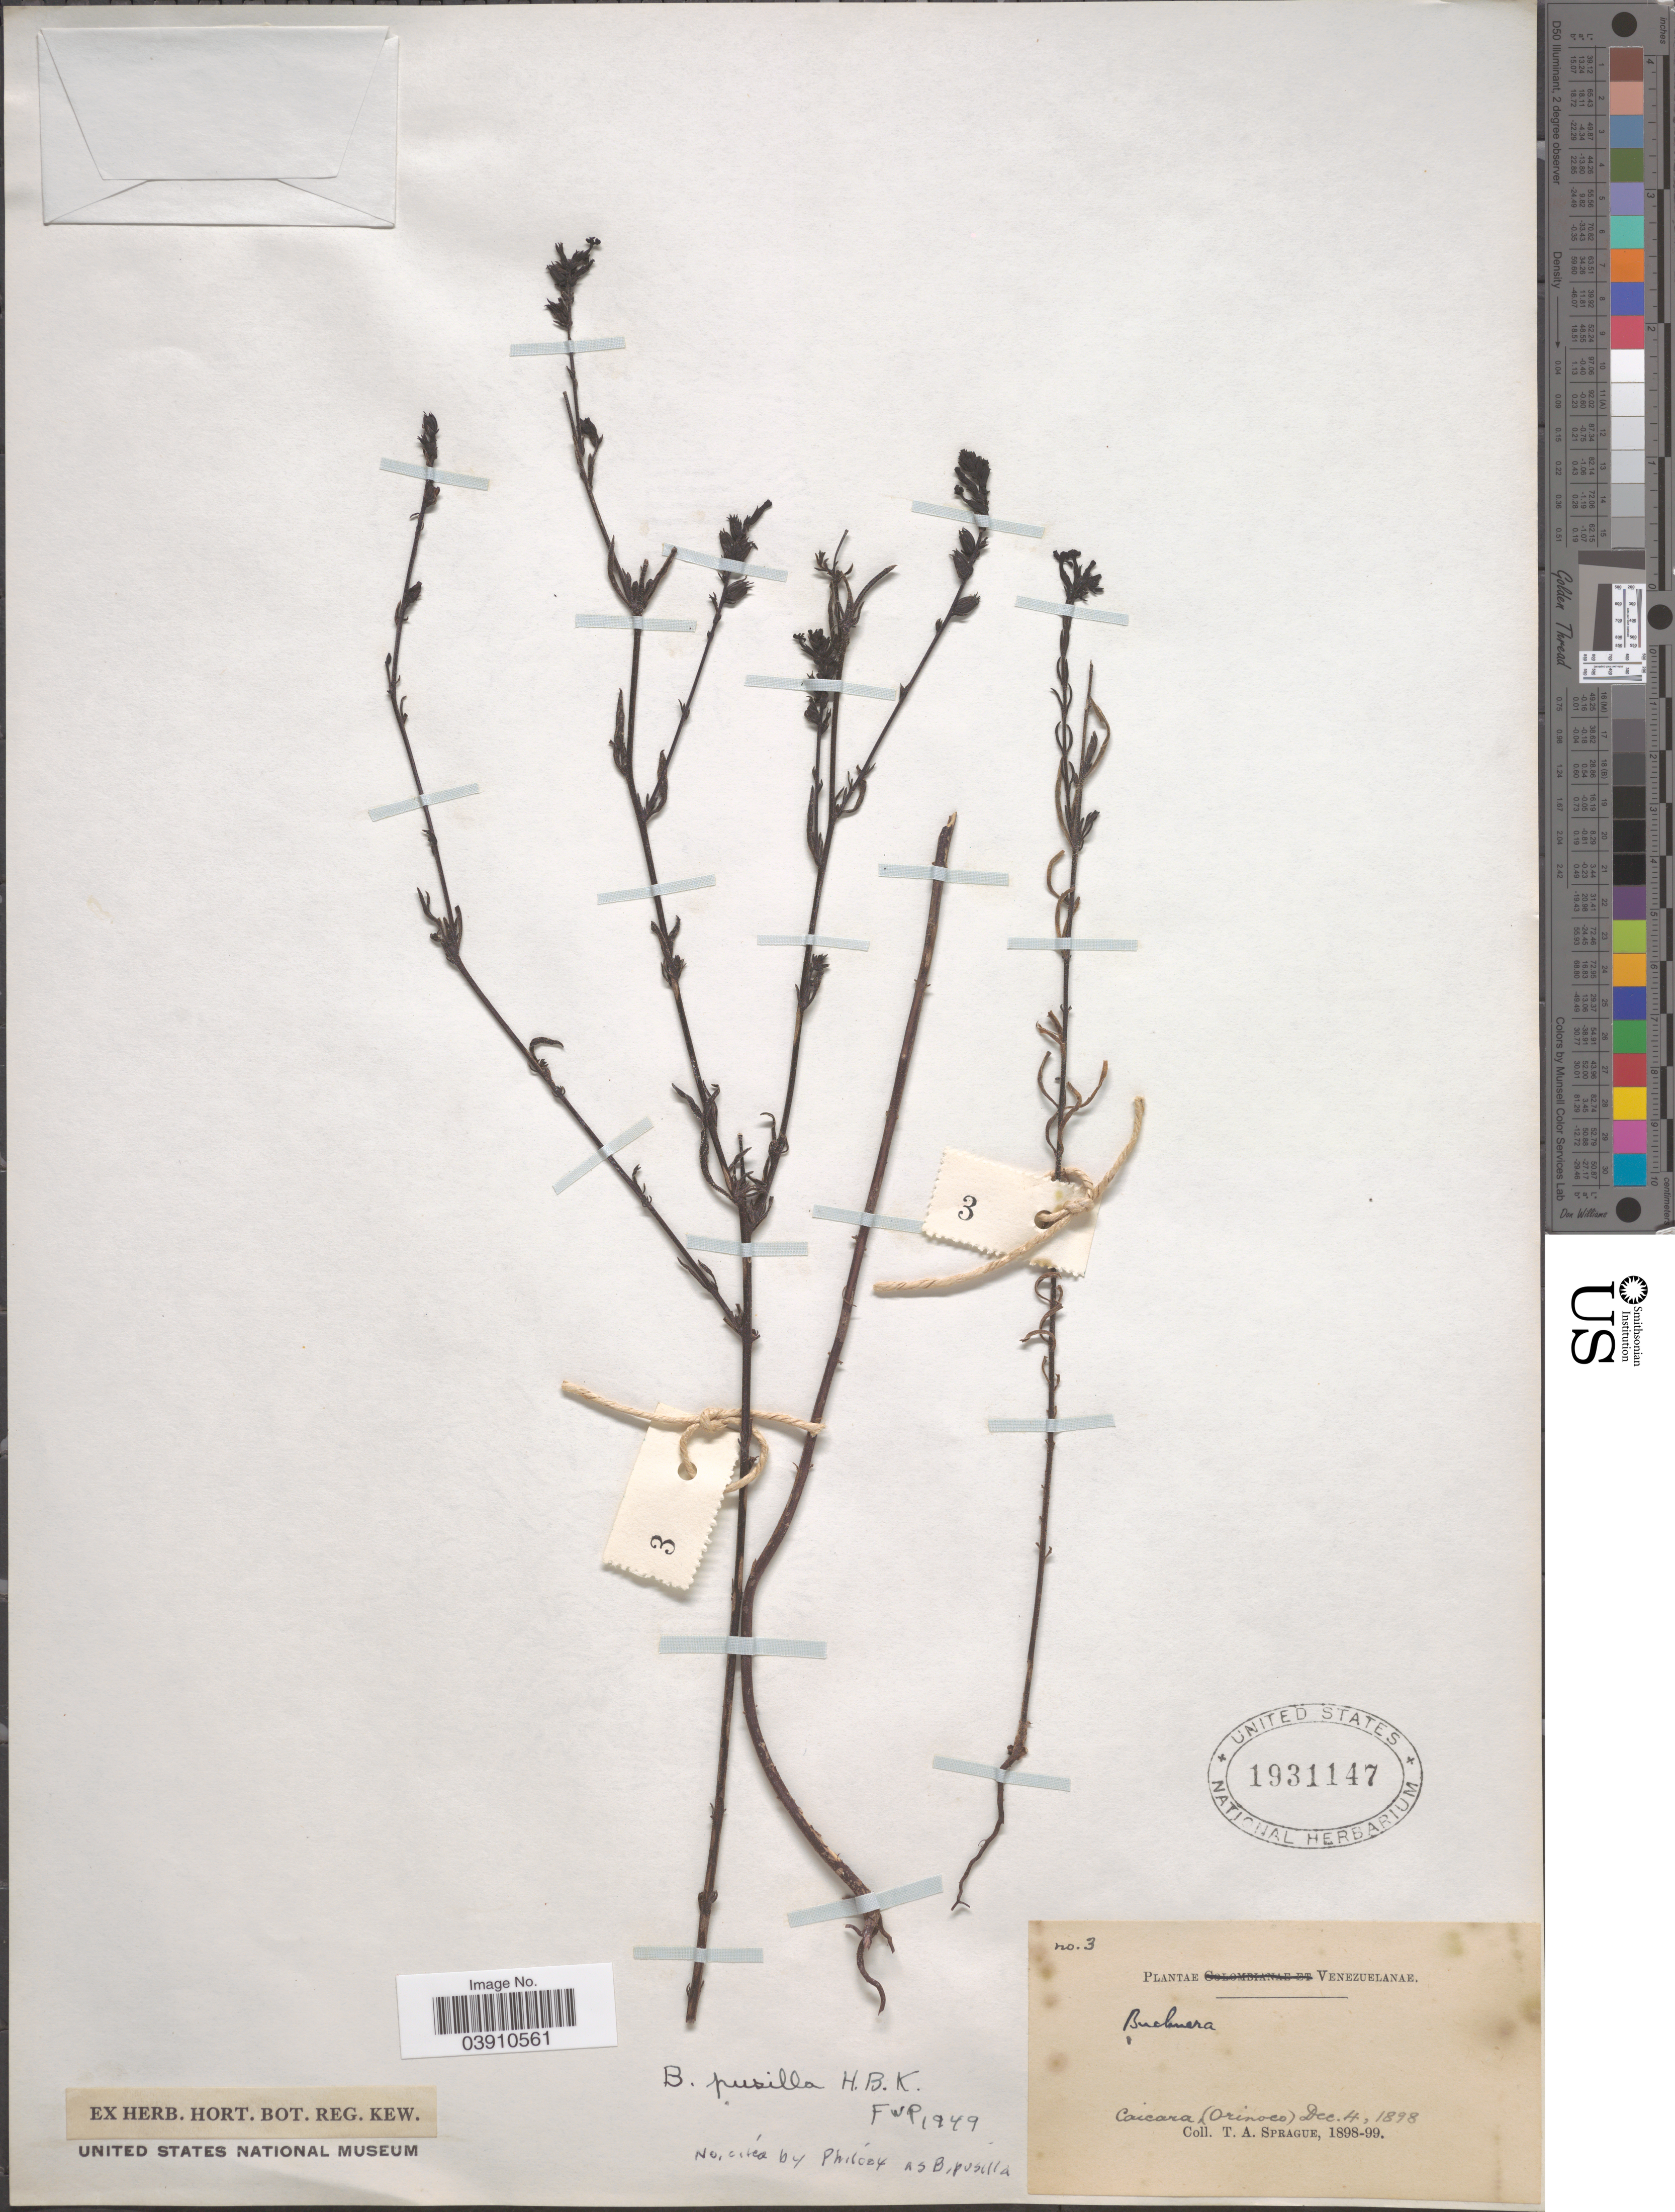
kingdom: Plantae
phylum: Tracheophyta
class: Magnoliopsida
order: Lamiales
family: Orobanchaceae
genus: Buchnera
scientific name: Buchnera pusilla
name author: Kunth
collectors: T. A. Sprague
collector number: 3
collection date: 1898-12-04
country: Venezuela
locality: Venezuelanae. Caicara (Orinoco).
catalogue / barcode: US 1931147